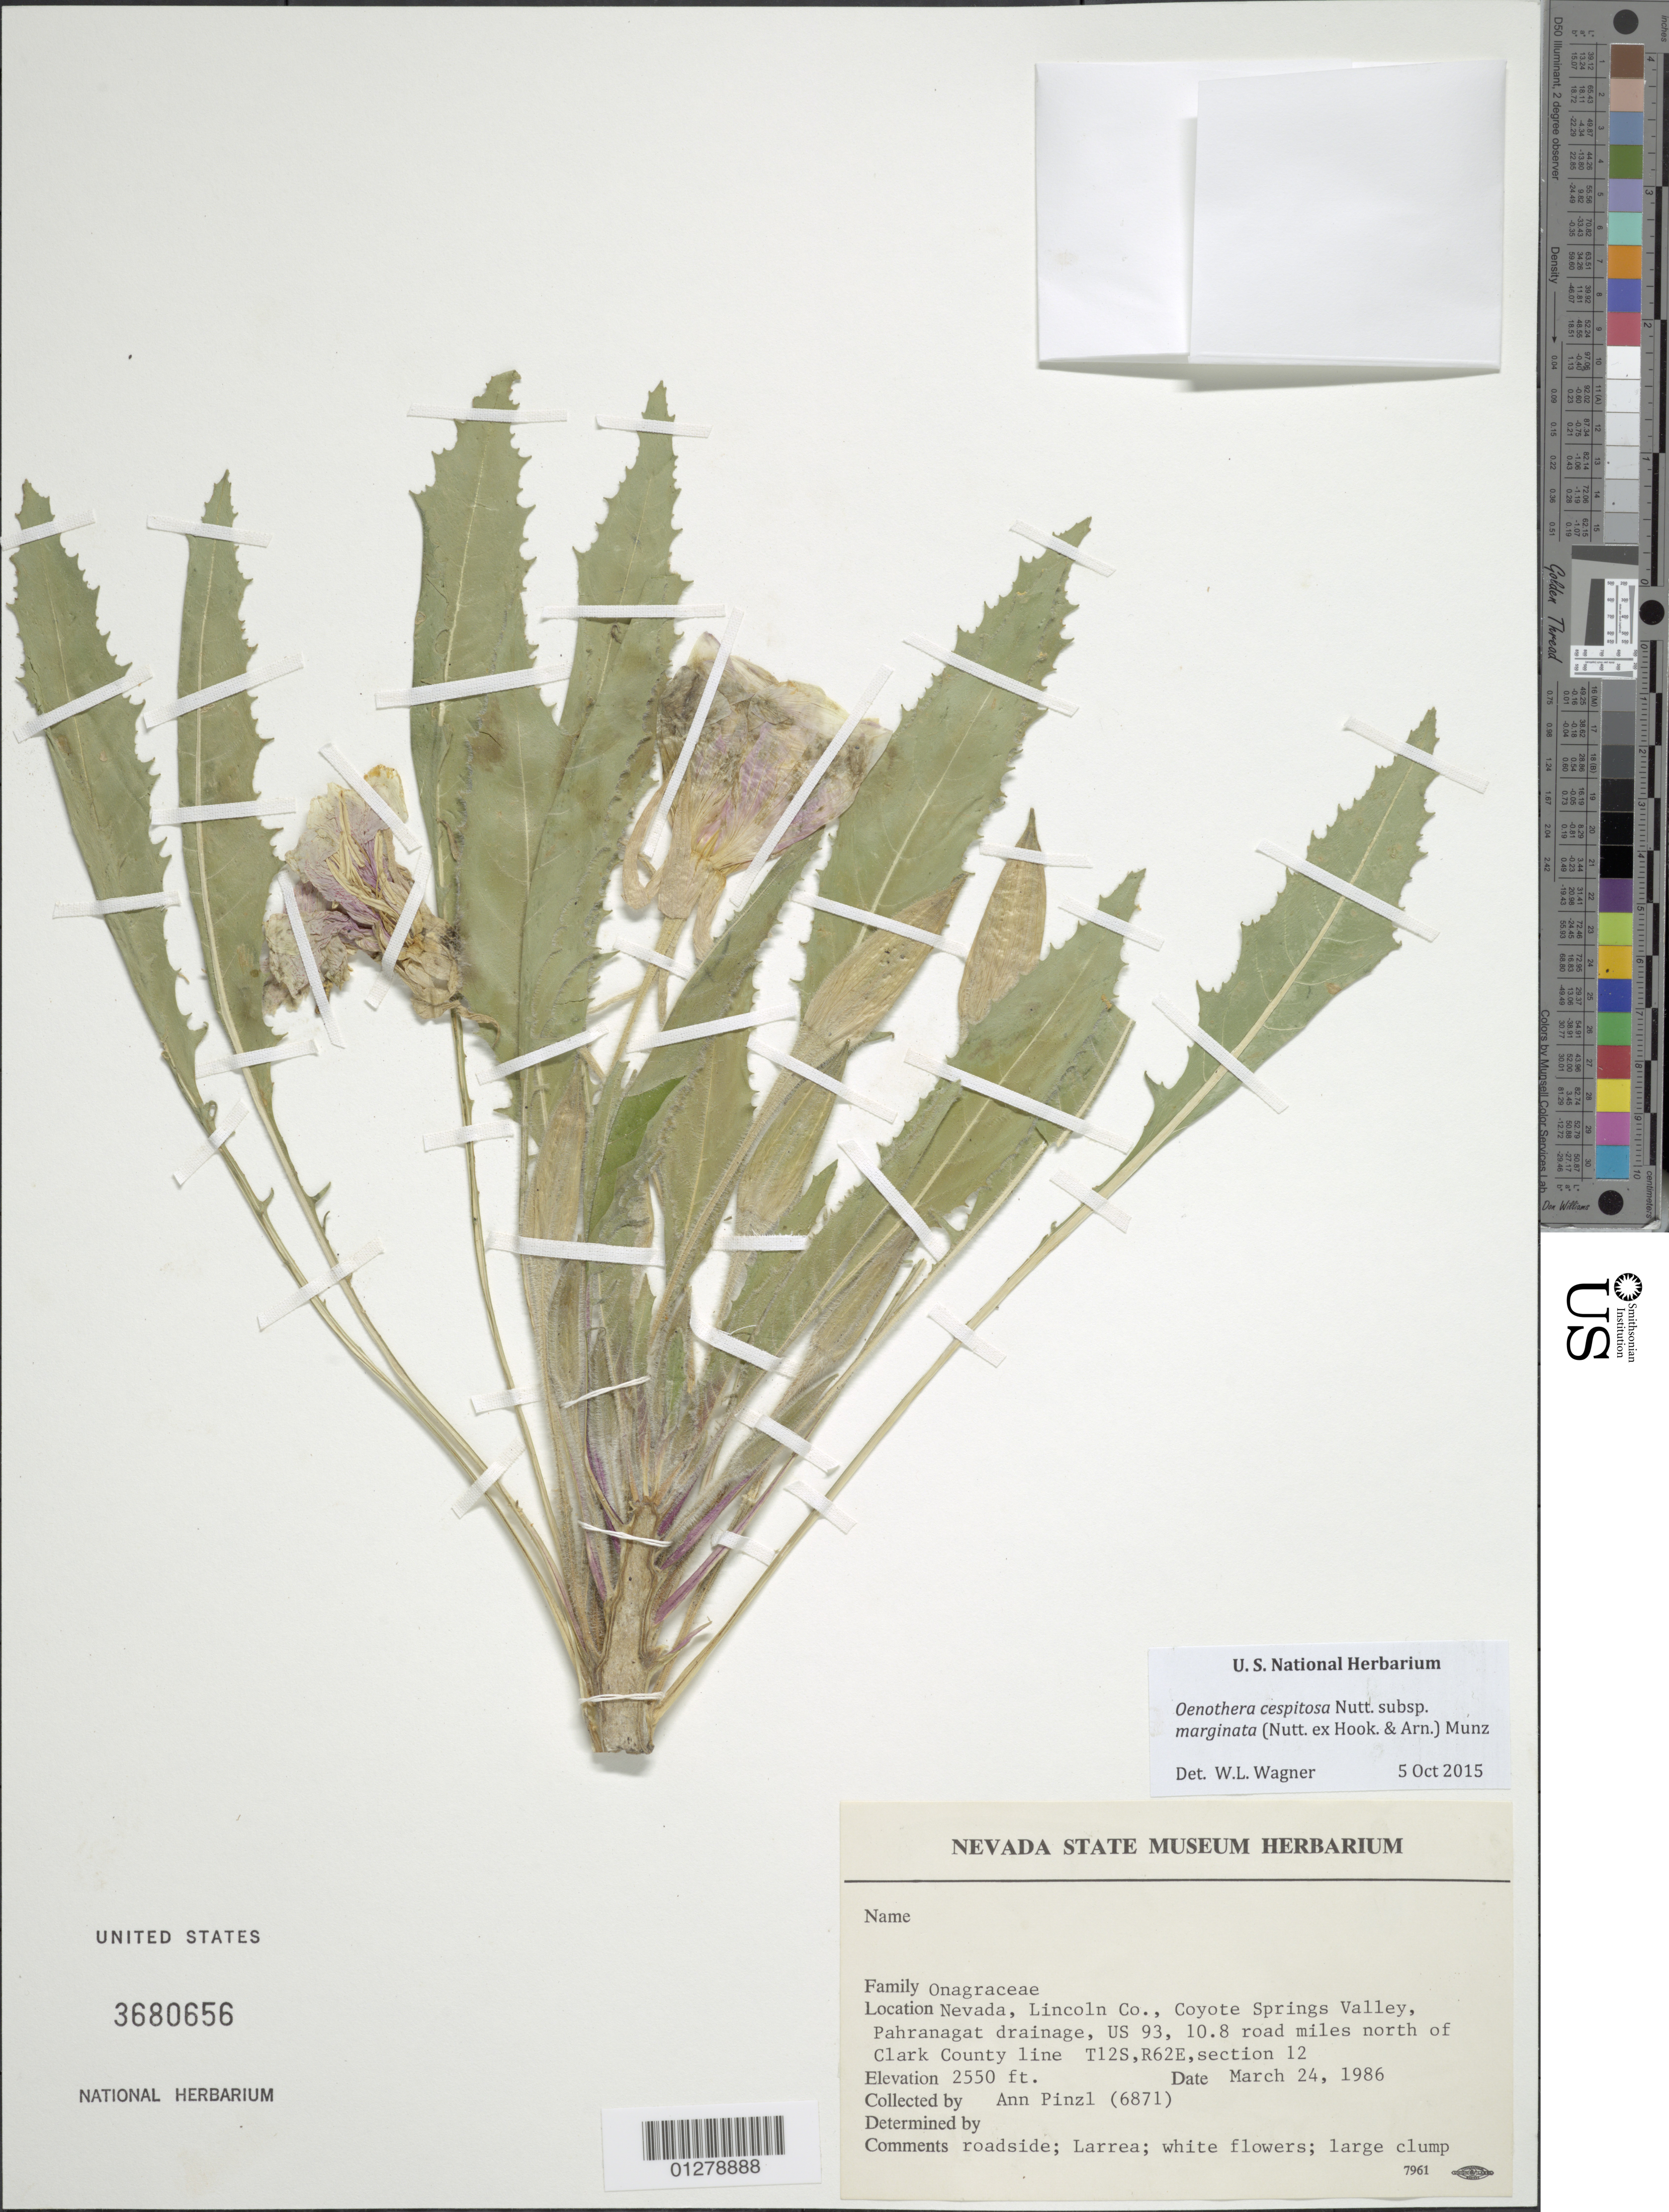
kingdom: Plantae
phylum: Tracheophyta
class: Magnoliopsida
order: Myrtales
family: Onagraceae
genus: Oenothera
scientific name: Oenothera cespitosa subsp. marginata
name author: (Nutt. ex Hook. & Arn.) Munz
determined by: Wagner, W. L., (BOT), Smithsonian Institution - National Museum of Natural History (UNITED STATES)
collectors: A. Pinzl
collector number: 6871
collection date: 1986-03-24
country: United States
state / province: Nevada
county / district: Lincoln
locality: Coyote Springs Valley, Pahranagat drainage, US 93, 10.8 road miles north of Clark County line, T12S, R62E, section 12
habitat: Roadside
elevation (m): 777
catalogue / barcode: US 3680656